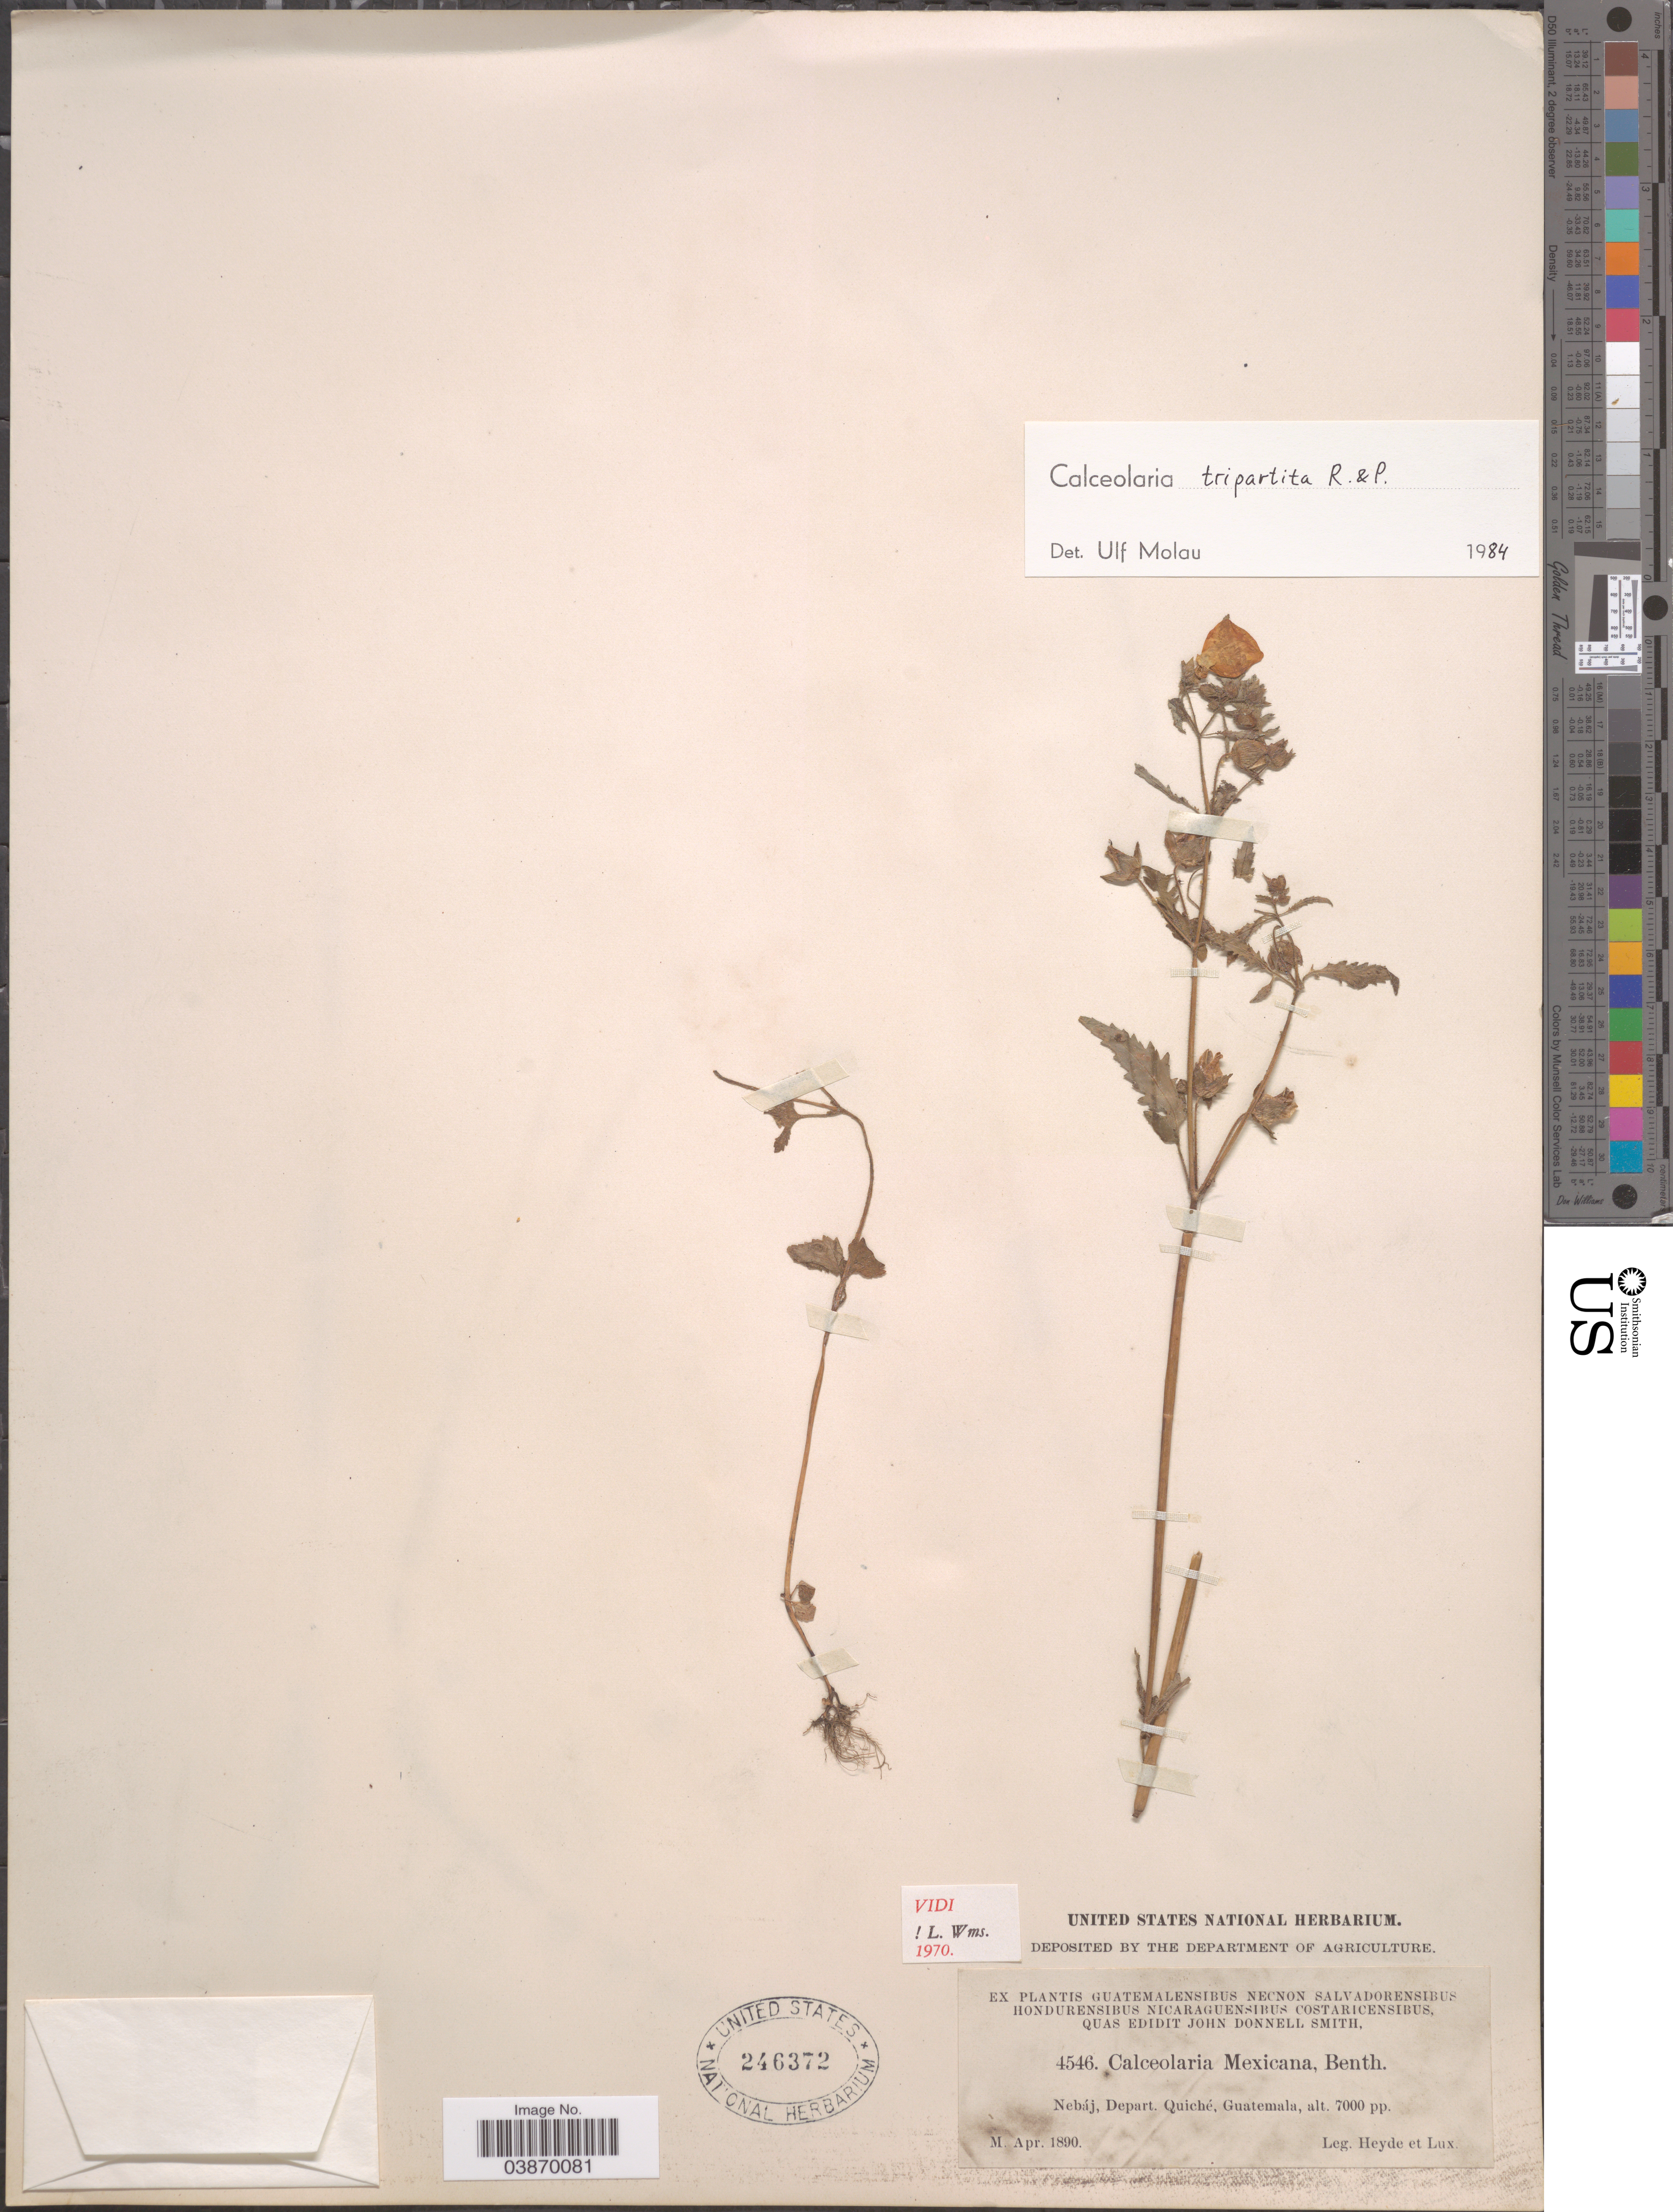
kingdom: Plantae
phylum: Tracheophyta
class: Magnoliopsida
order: Lamiales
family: Calceolariaceae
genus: Calceolaria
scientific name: Calceolaria tripartita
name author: Ruiz & Pav.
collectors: Heyde & Lux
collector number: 4546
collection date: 1890-04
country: Guatemala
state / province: El Quiche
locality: Nebáj, Depart. Quichá.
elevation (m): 2134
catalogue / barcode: US 246372